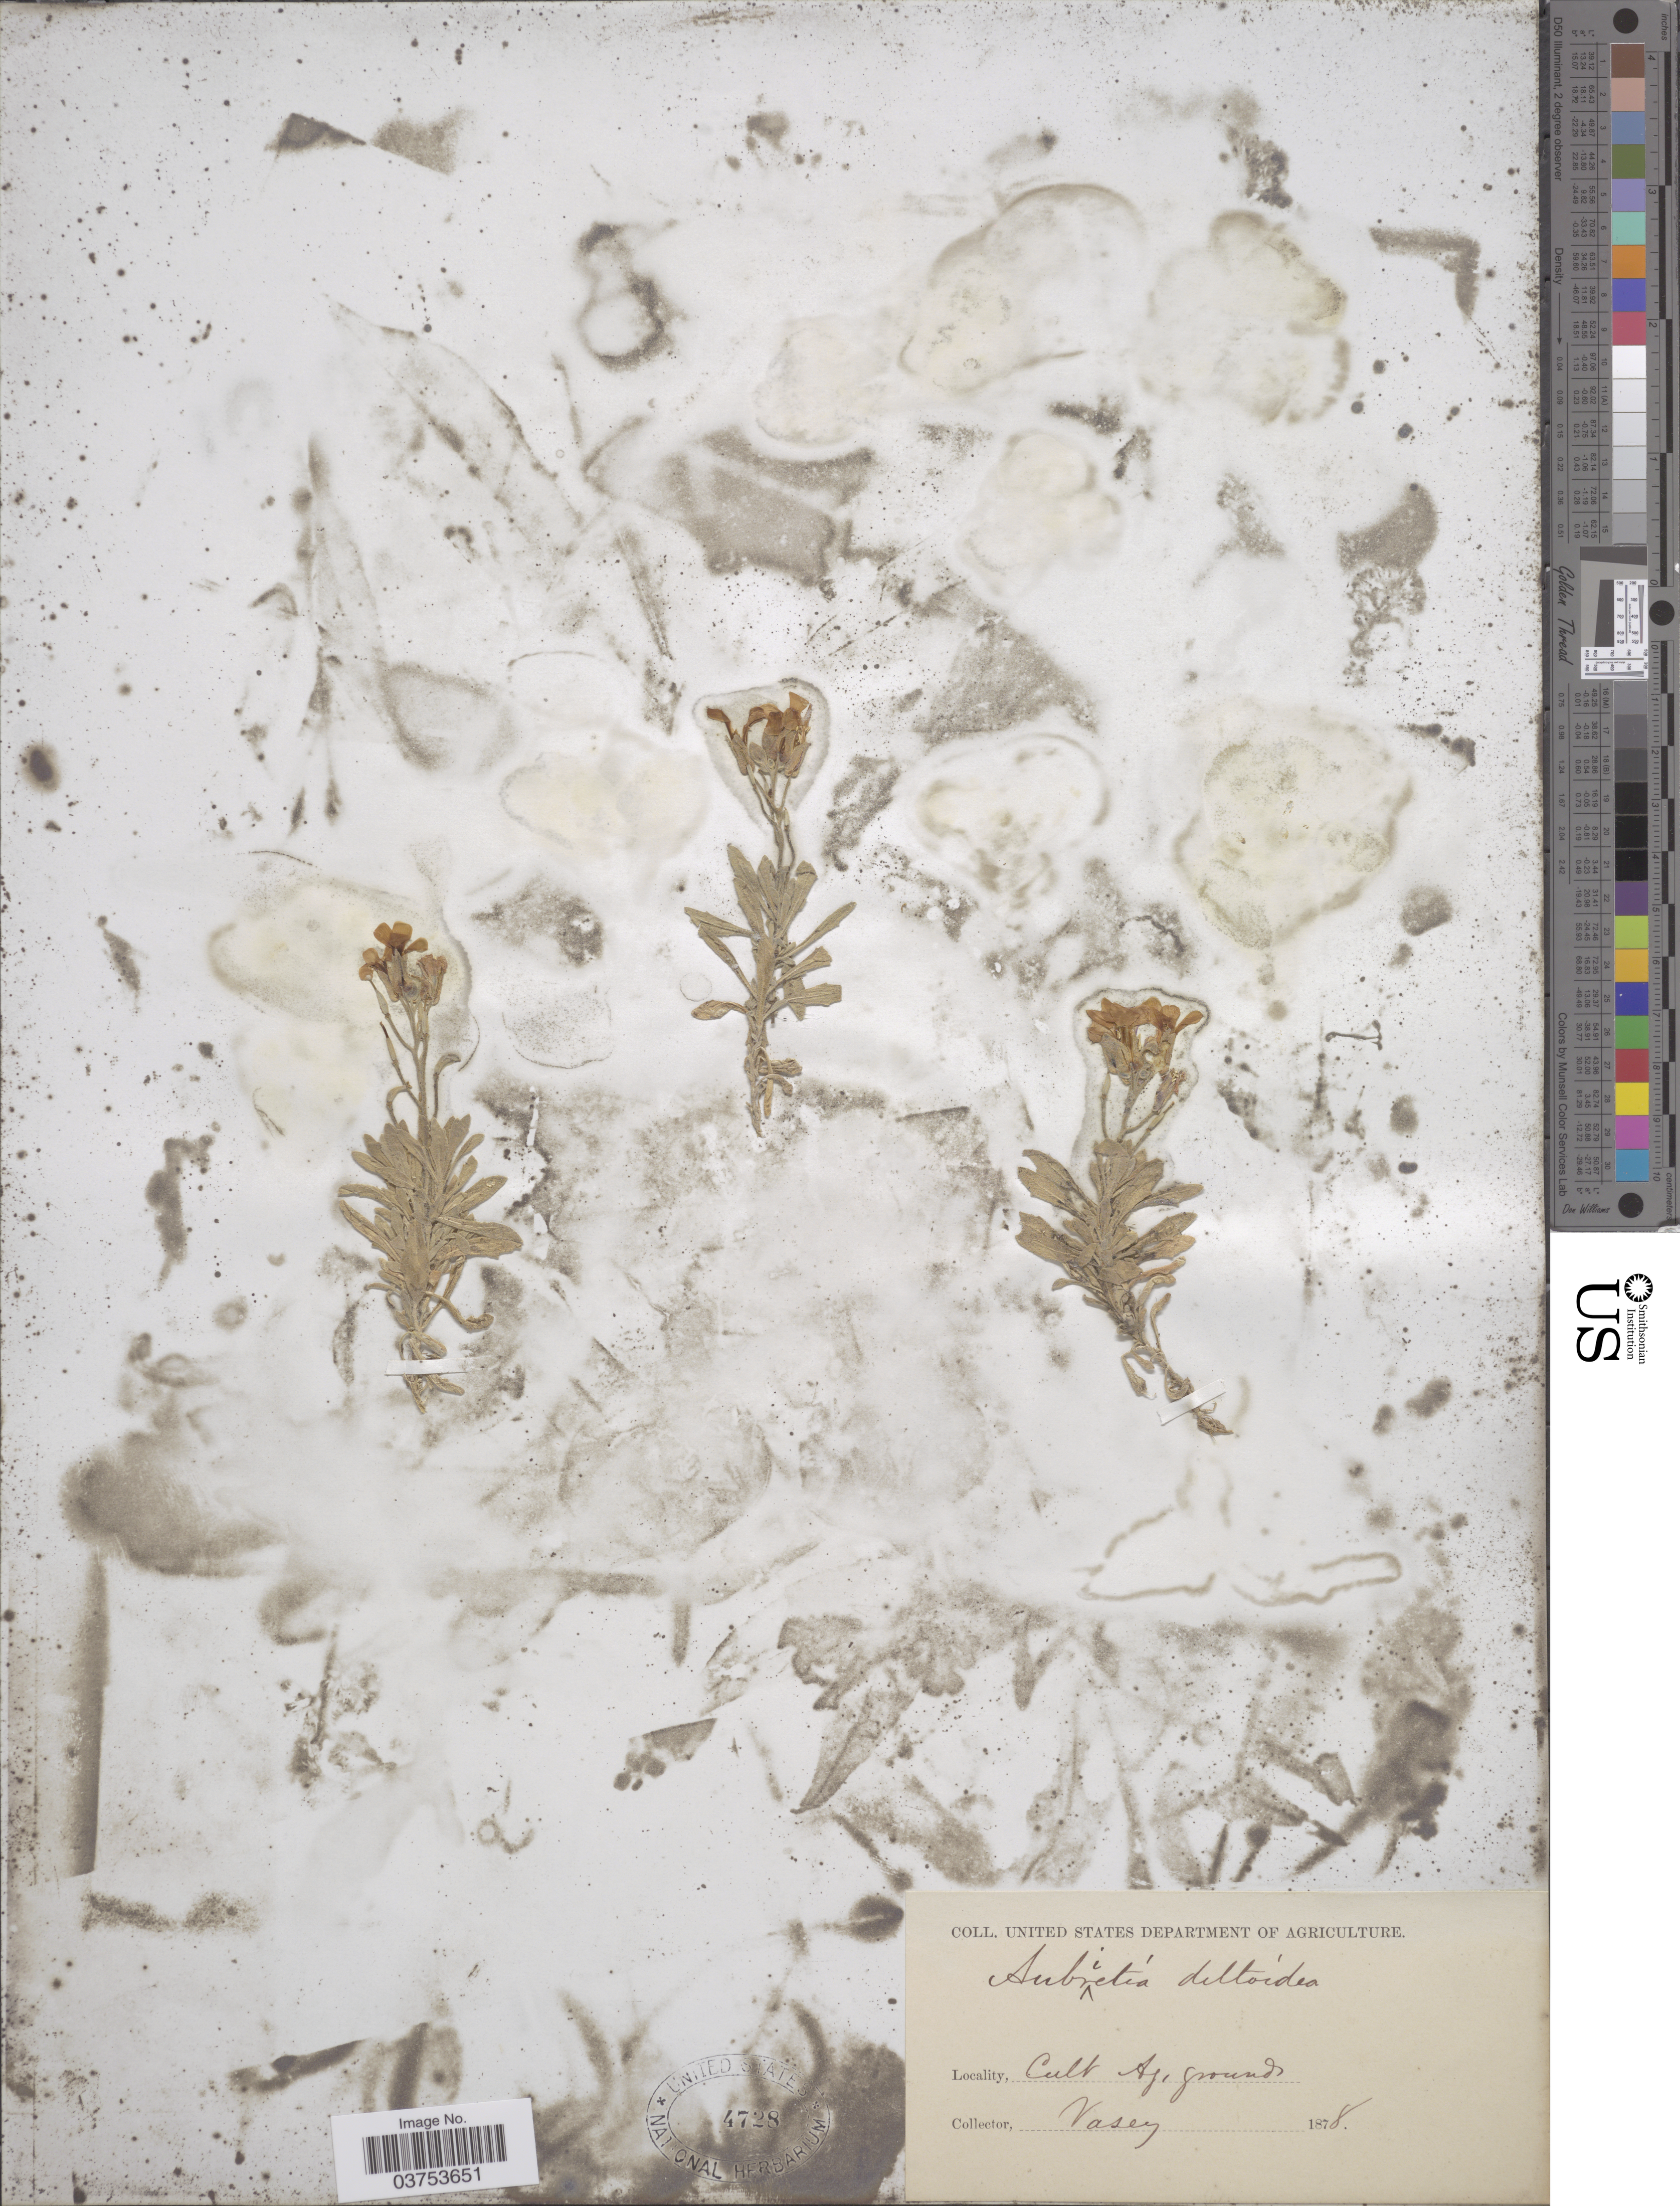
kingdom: Plantae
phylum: Tracheophyta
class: Magnoliopsida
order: Brassicales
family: Brassicaceae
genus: Aubrieta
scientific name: Aubrieta sp.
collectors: Vasey, --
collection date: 1878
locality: Ag. grounds.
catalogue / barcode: US 4728